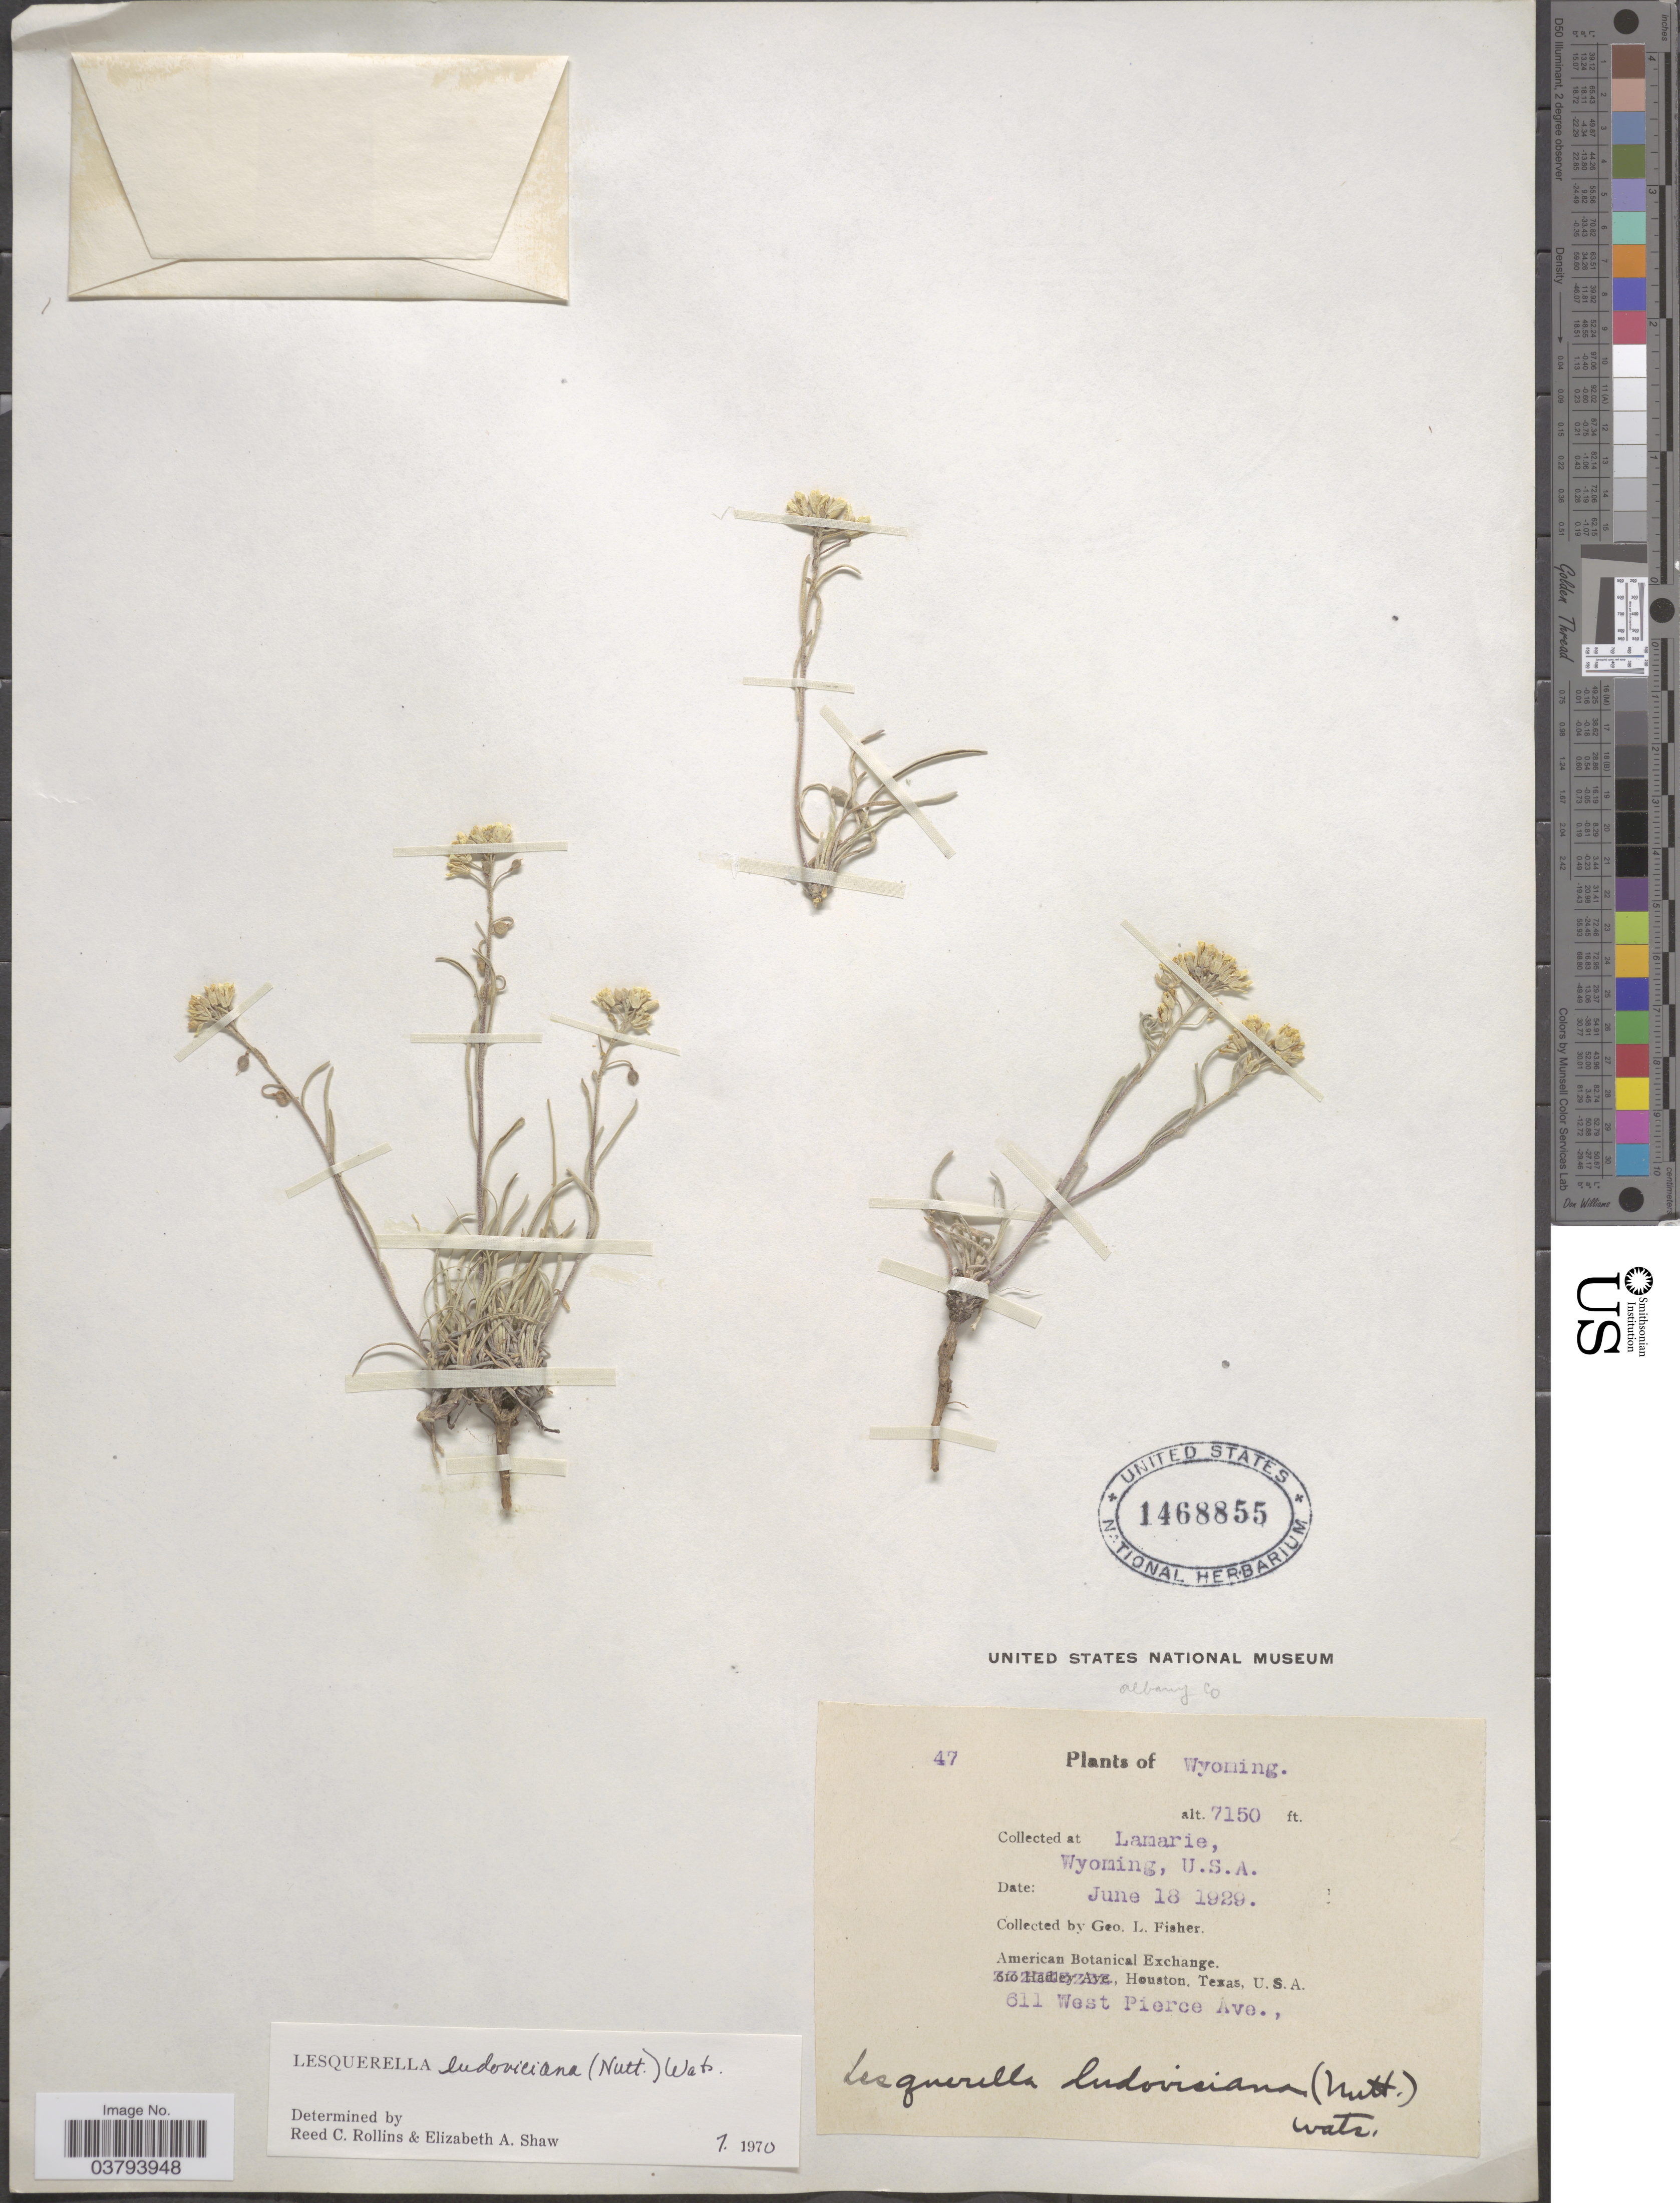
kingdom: Plantae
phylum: Tracheophyta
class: Magnoliopsida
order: Brassicales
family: Brassicaceae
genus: Lesquerella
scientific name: Lesquerella ludoviciana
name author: (Nutt.) S. Watson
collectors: G. L. Fisher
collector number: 47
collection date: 1929-06-18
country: United States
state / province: Wyoming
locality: Lamarie.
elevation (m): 2179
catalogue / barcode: US 1468855